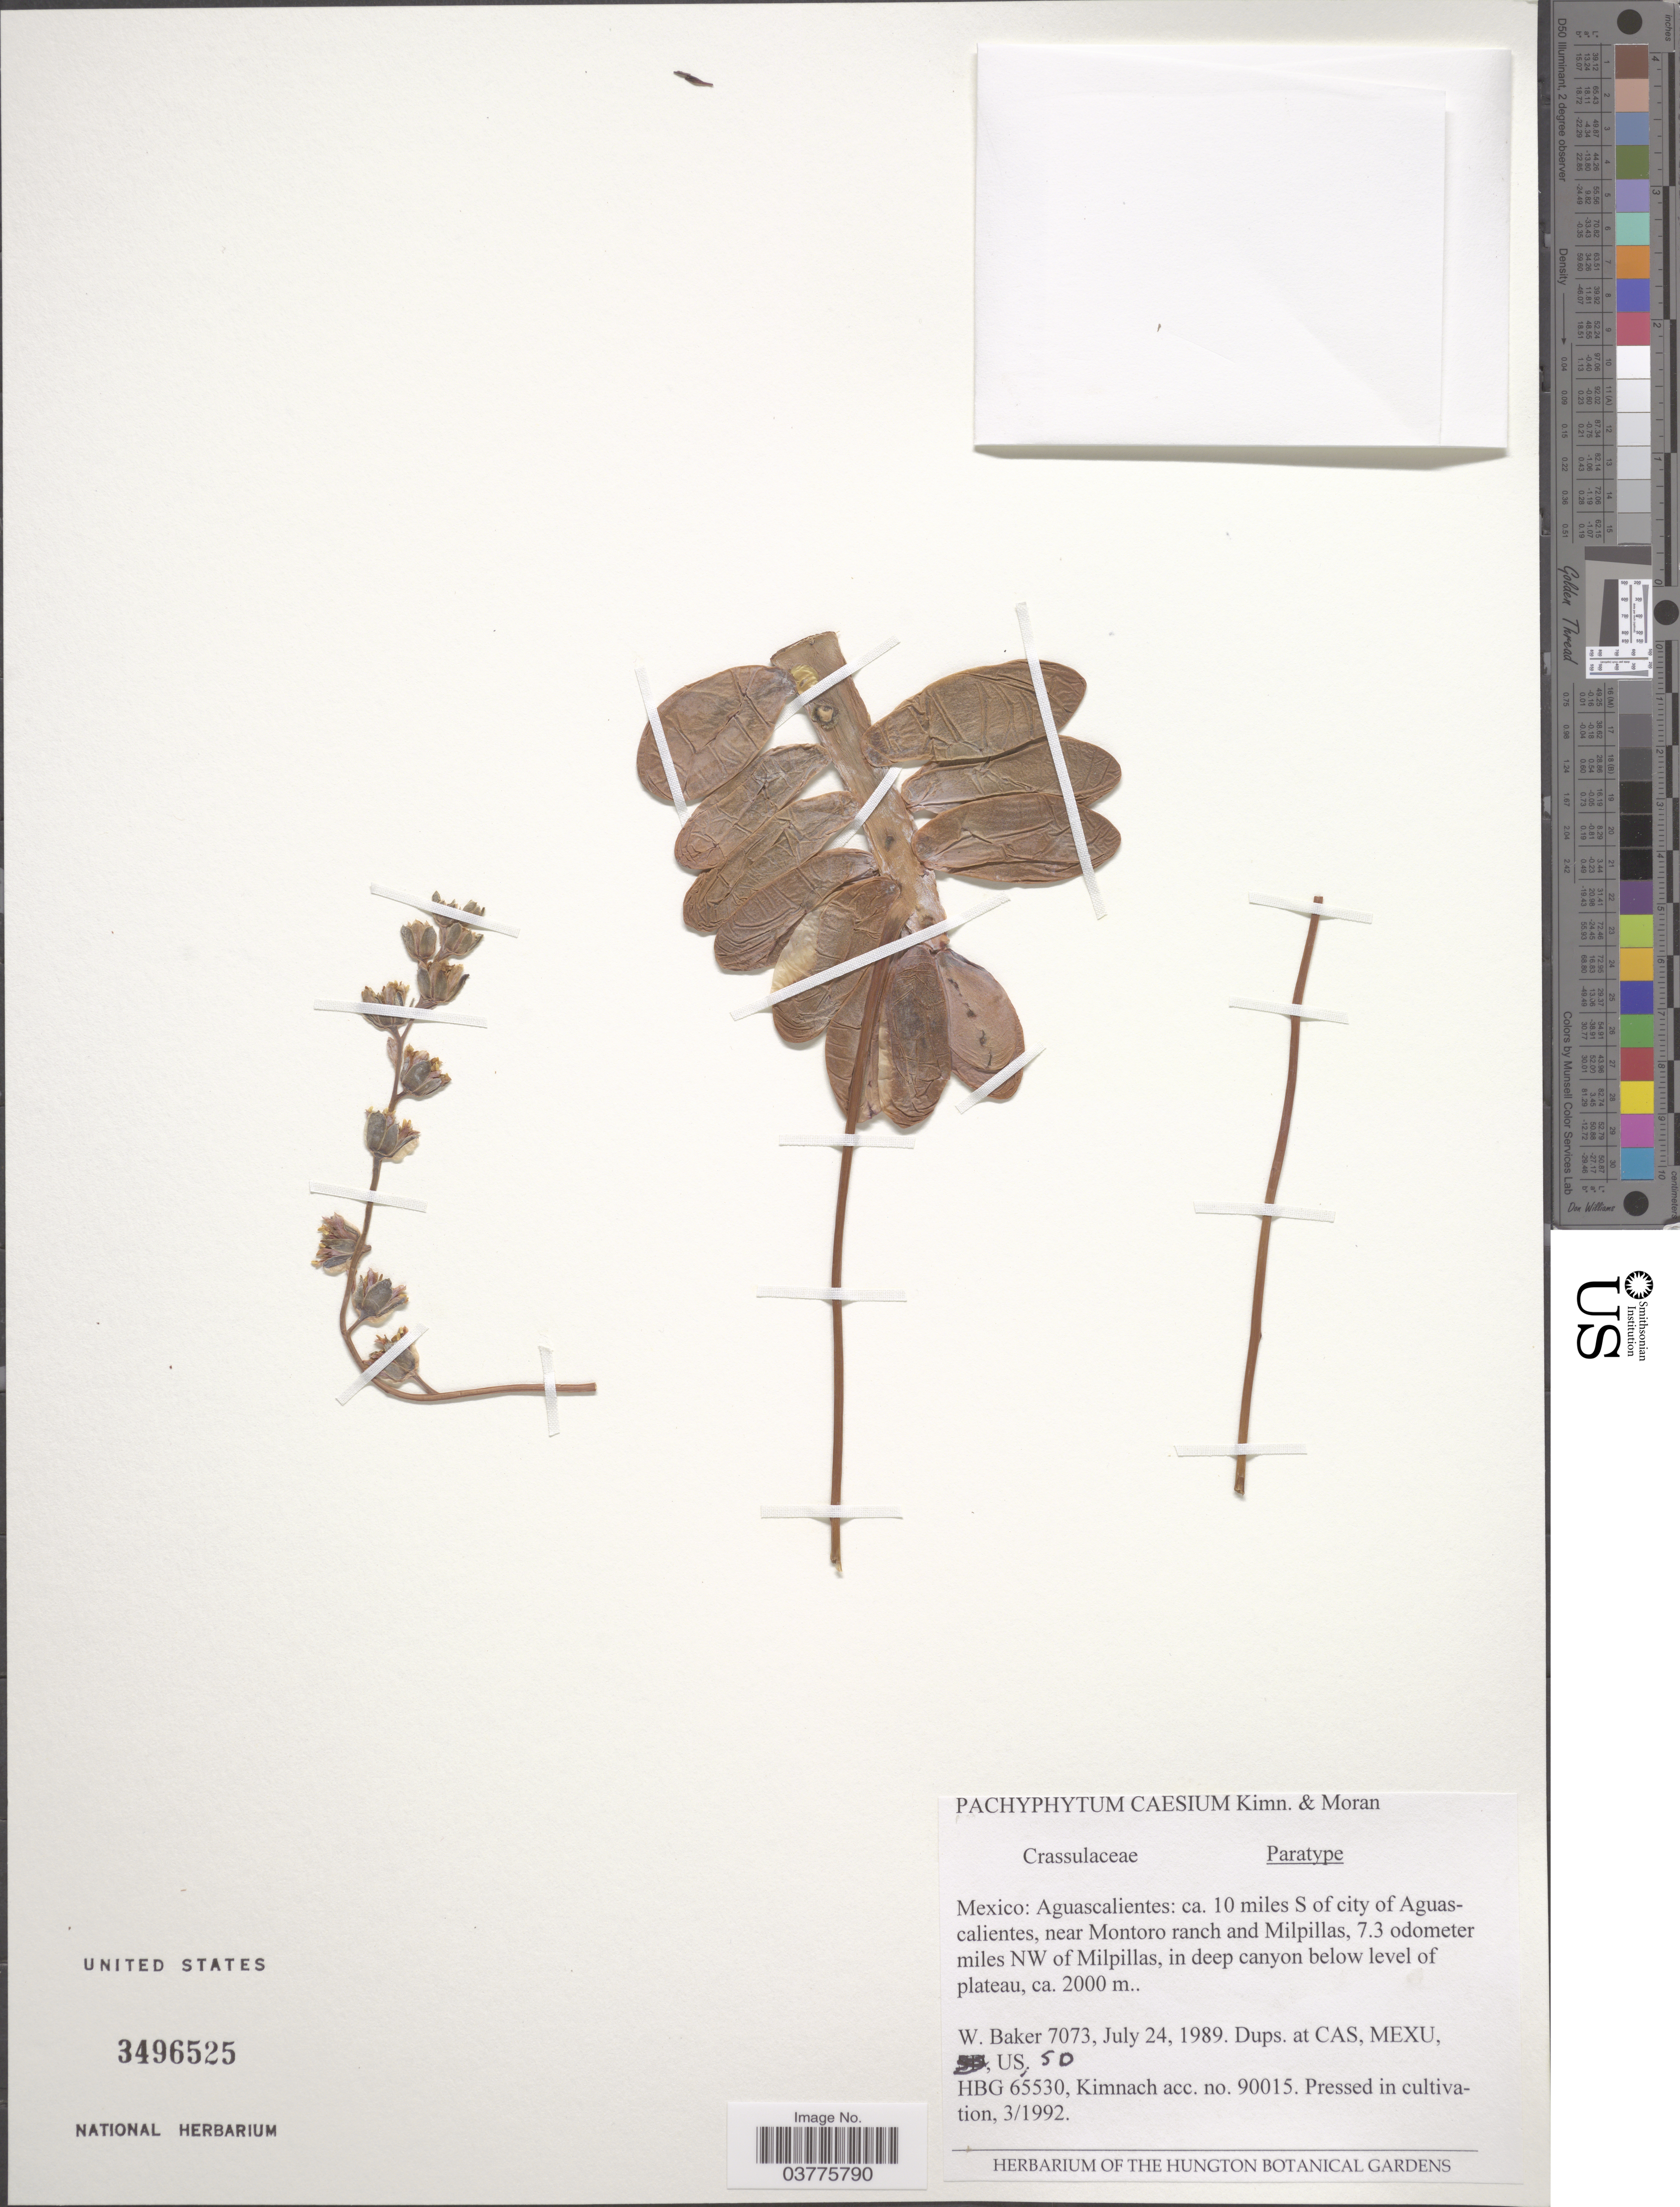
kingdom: Plantae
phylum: Tracheophyta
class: Magnoliopsida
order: Saxifragales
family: Crassulaceae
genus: Pachyphytum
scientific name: Pachyphytum caesium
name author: Kimnach & Moran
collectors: W. Baker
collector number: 7073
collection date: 1992-03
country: United States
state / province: California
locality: HBG.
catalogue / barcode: US 3496525